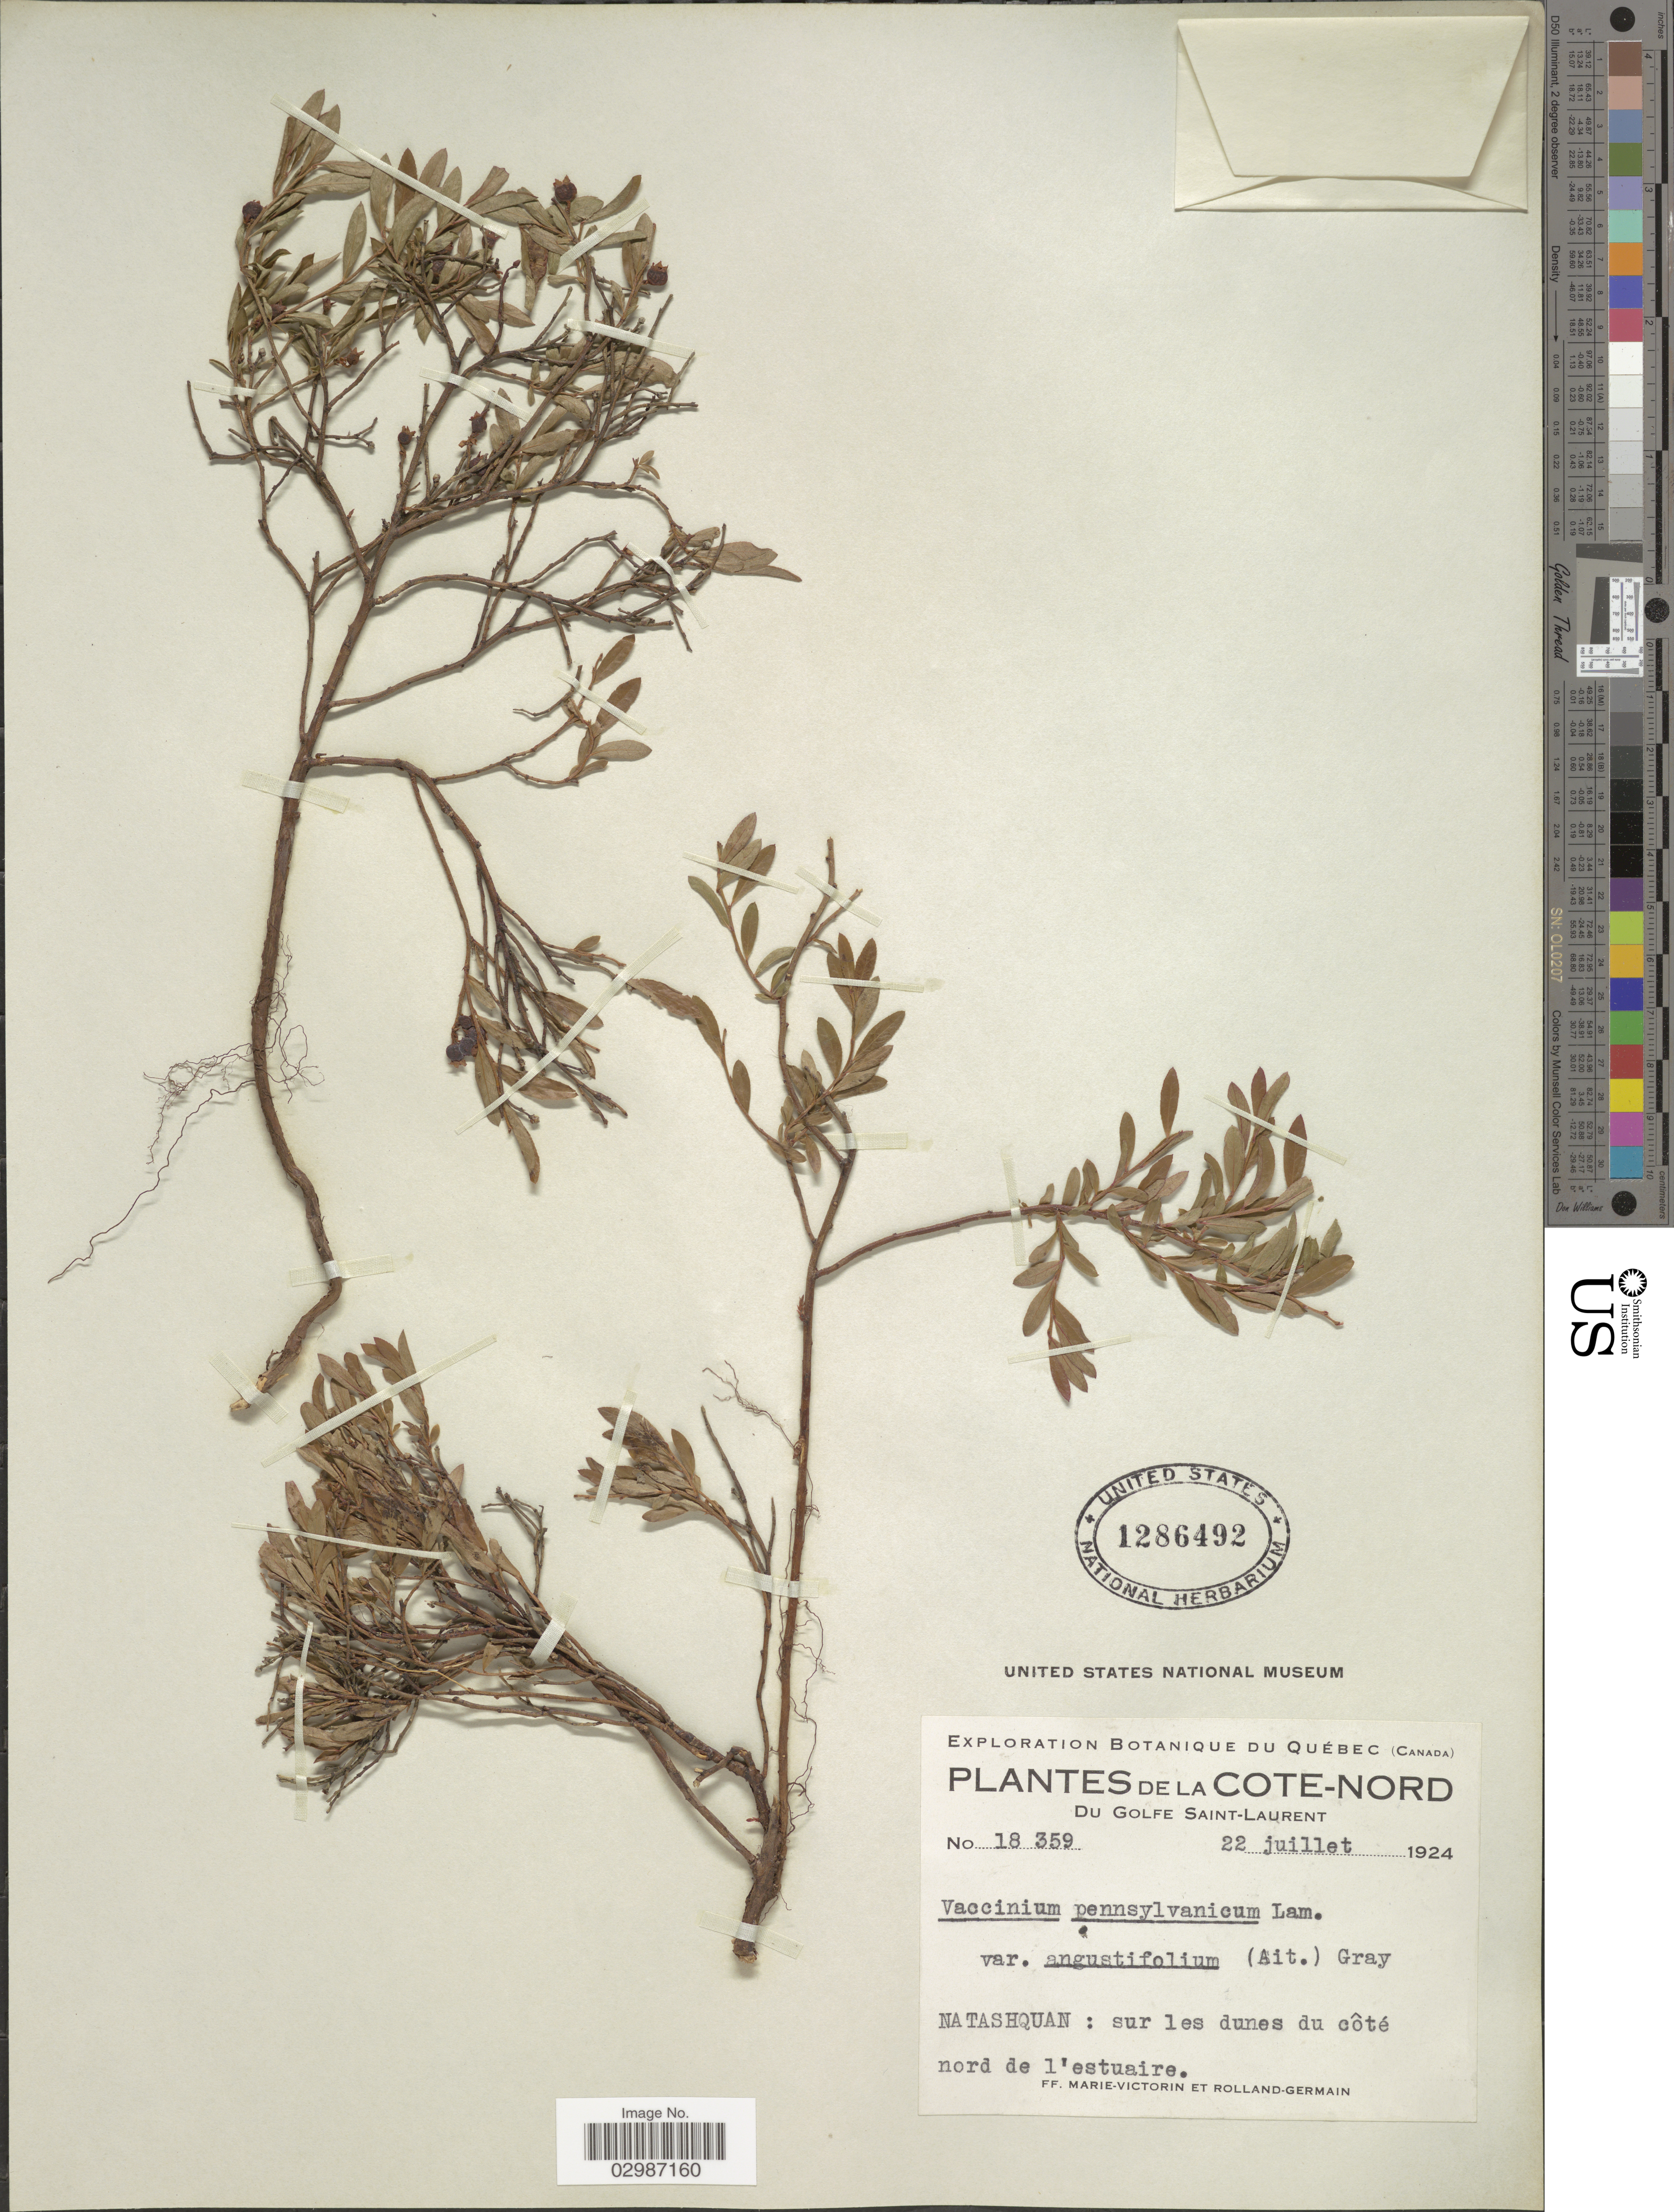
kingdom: Plantae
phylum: Tracheophyta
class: Magnoliopsida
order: Ericales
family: Ericaceae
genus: Vaccinium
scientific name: Vaccinium angustifolium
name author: Aiton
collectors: F. Marie-Victorin & Rolland-Germain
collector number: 18359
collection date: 1924-07-22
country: Canada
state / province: Quebec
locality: De la Cote-Nord. Du Golfe Saint-Laurent. Natashquan: sur les dunes du côté nord de l'estuaire.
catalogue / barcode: US 1286492